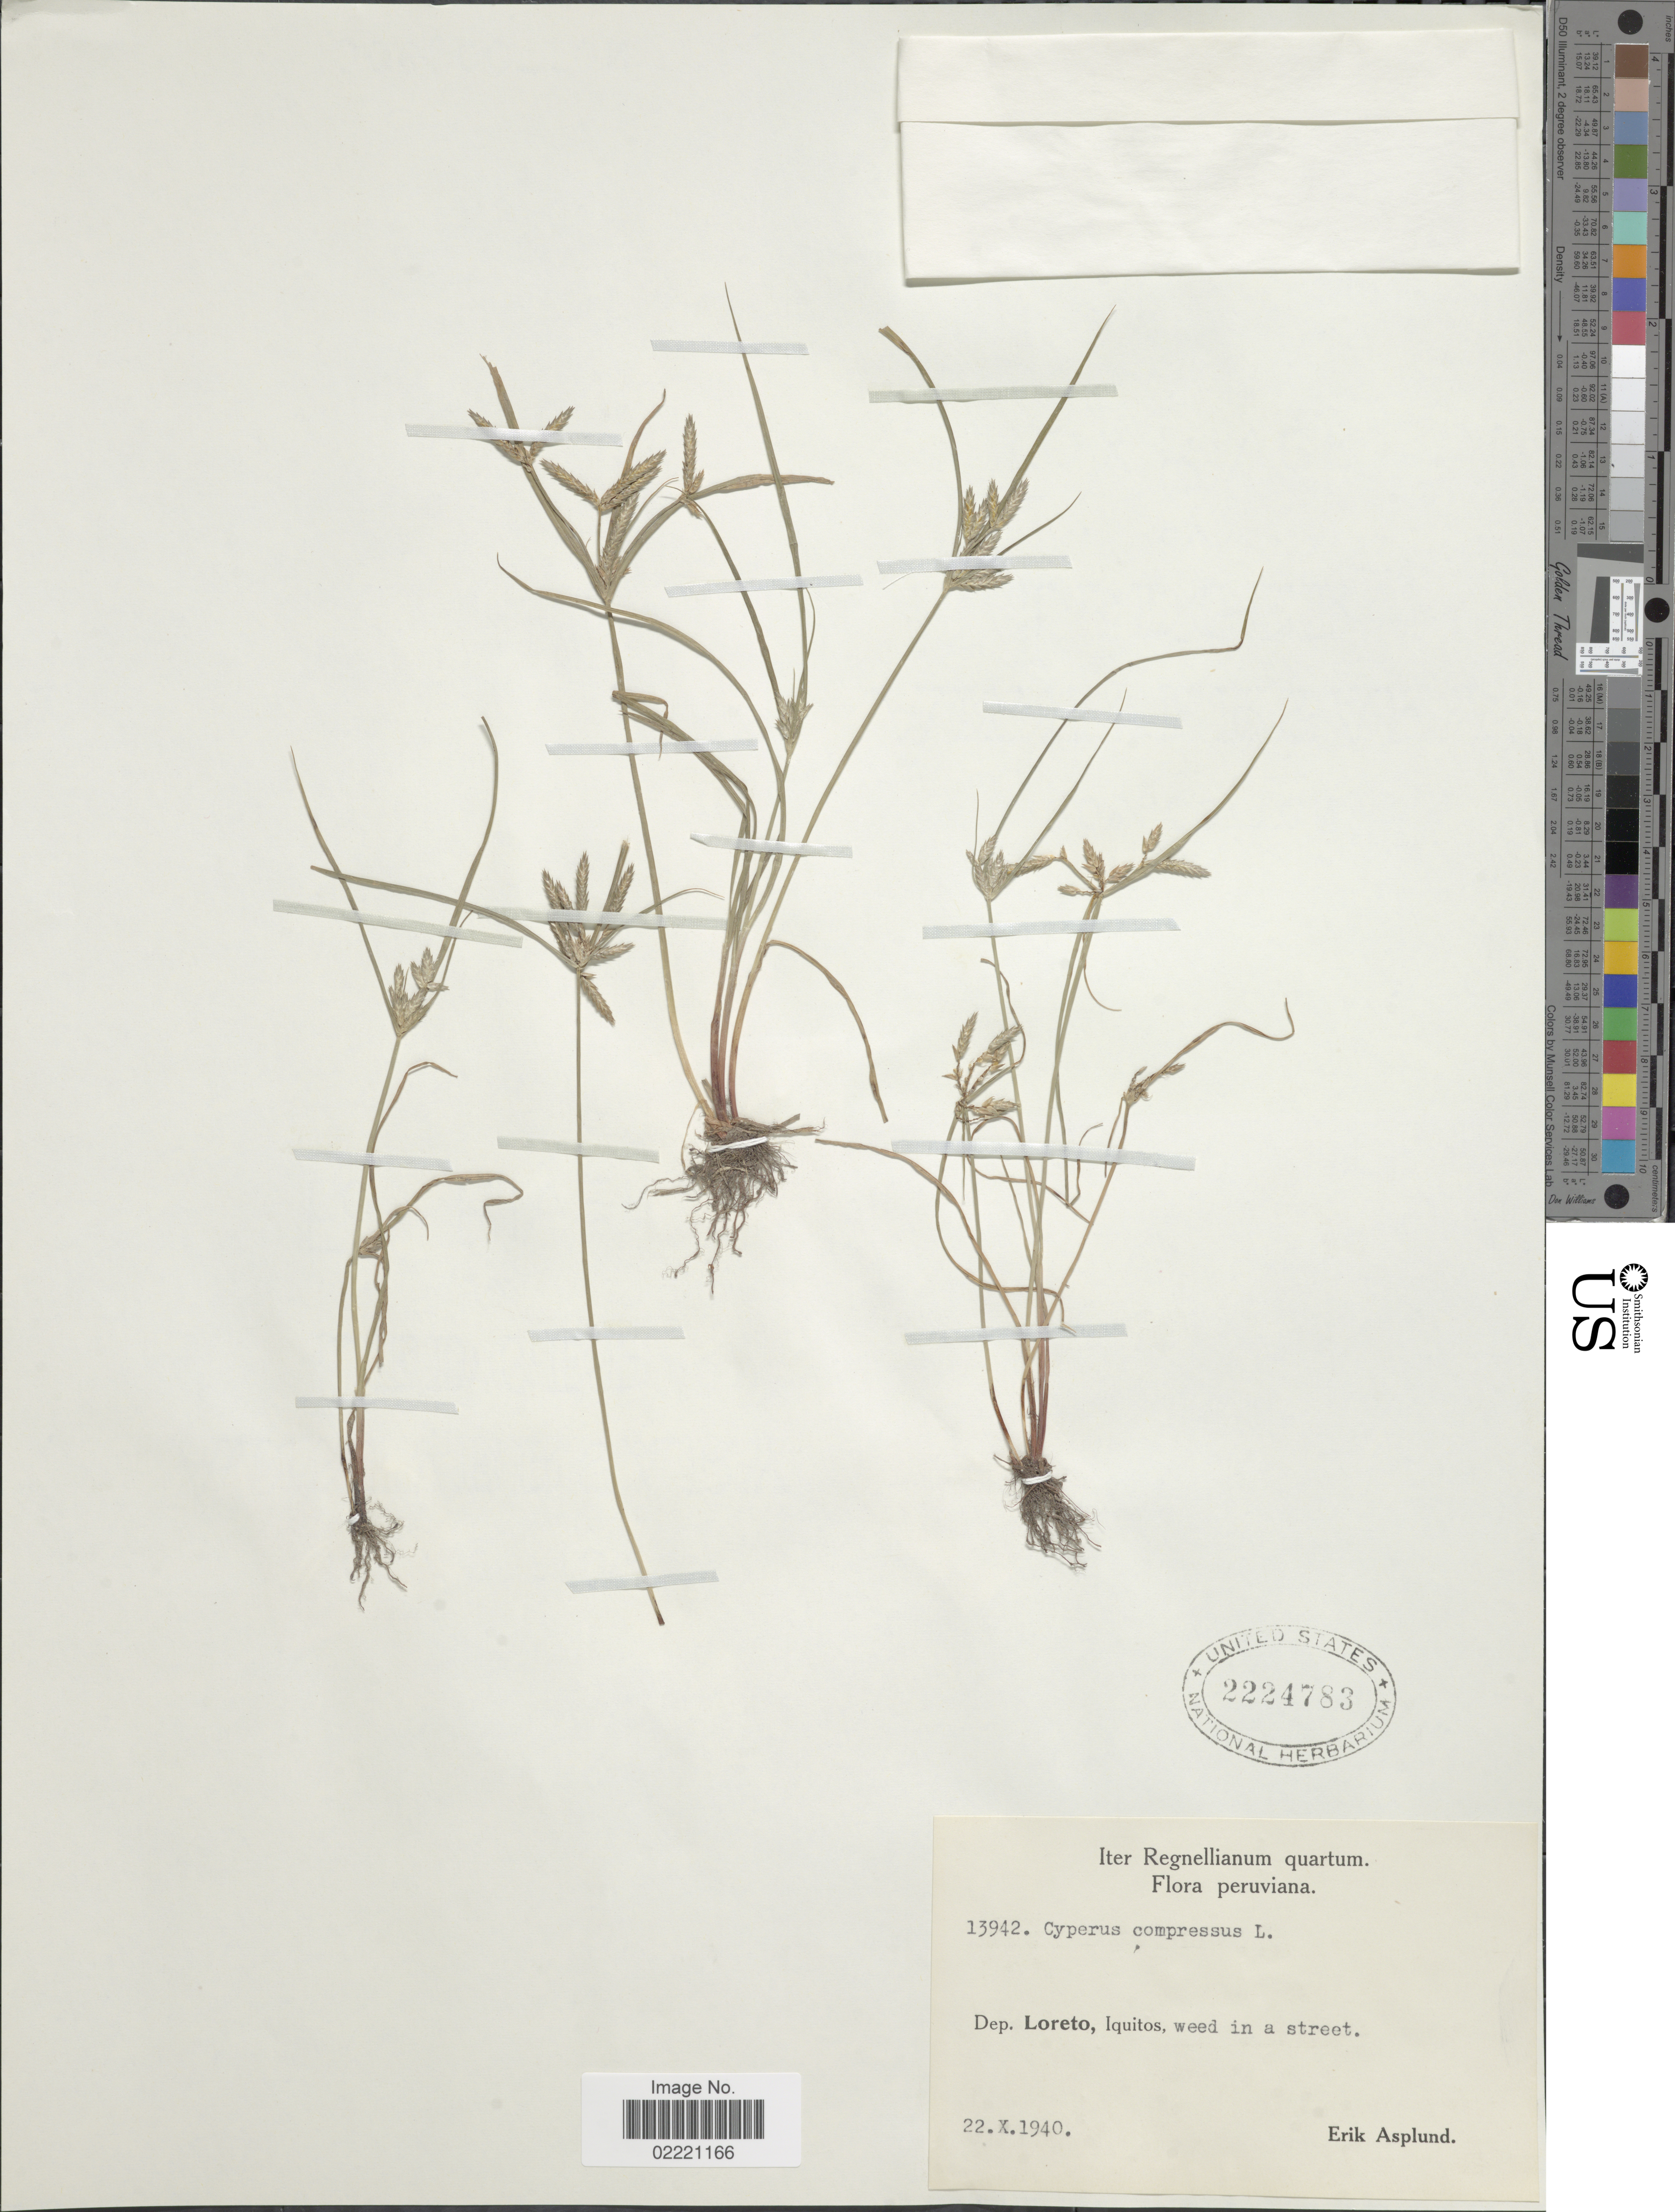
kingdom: Plantae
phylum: Tracheophyta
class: Liliopsida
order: Poales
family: Cyperaceae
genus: Cyperus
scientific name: Cyperus compressus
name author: L.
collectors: E. Asplund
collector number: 13942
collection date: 1940-10-22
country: Peru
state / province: Loreto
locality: Iquitos, weed in a street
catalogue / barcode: US 2224783